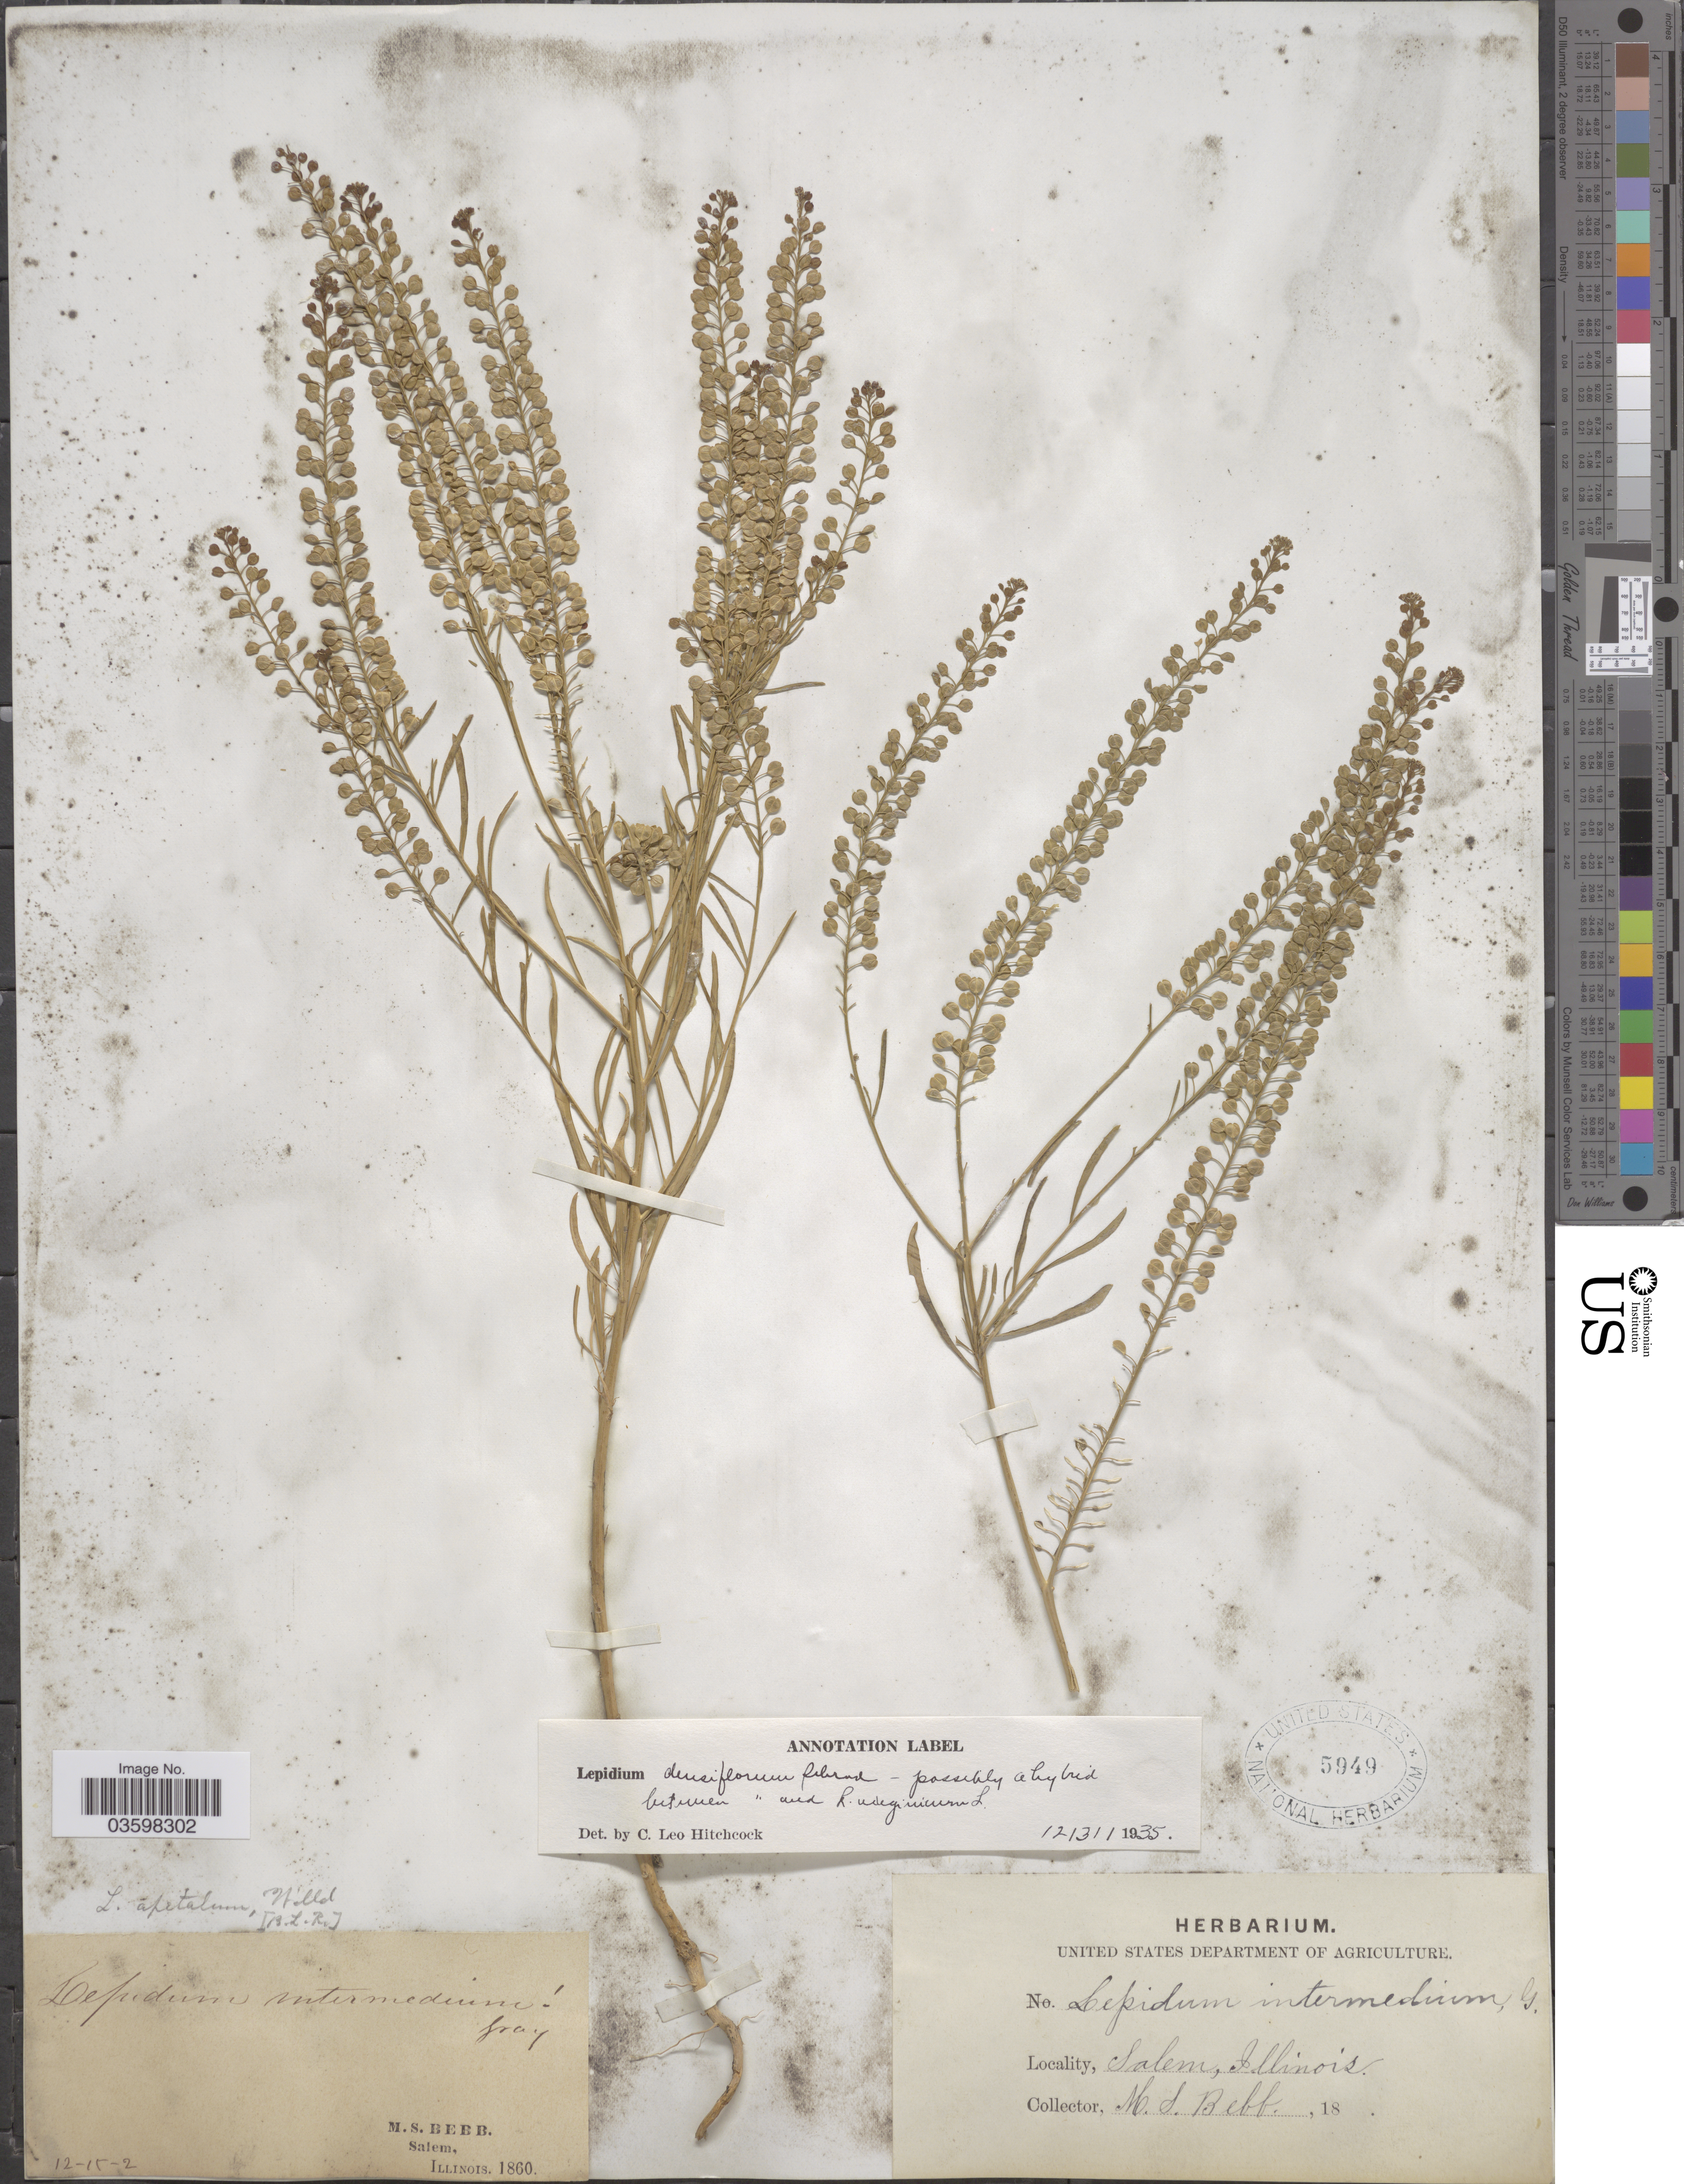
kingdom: Plantae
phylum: Tracheophyta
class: Magnoliopsida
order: Brassicales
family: Brassicaceae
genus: Lepidium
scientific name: Lepidium densiflorum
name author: Schrad.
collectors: M. Bebb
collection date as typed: Transcribed d/m/y: 15/12/2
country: United States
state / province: Illinois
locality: Salem.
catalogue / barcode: US 5949